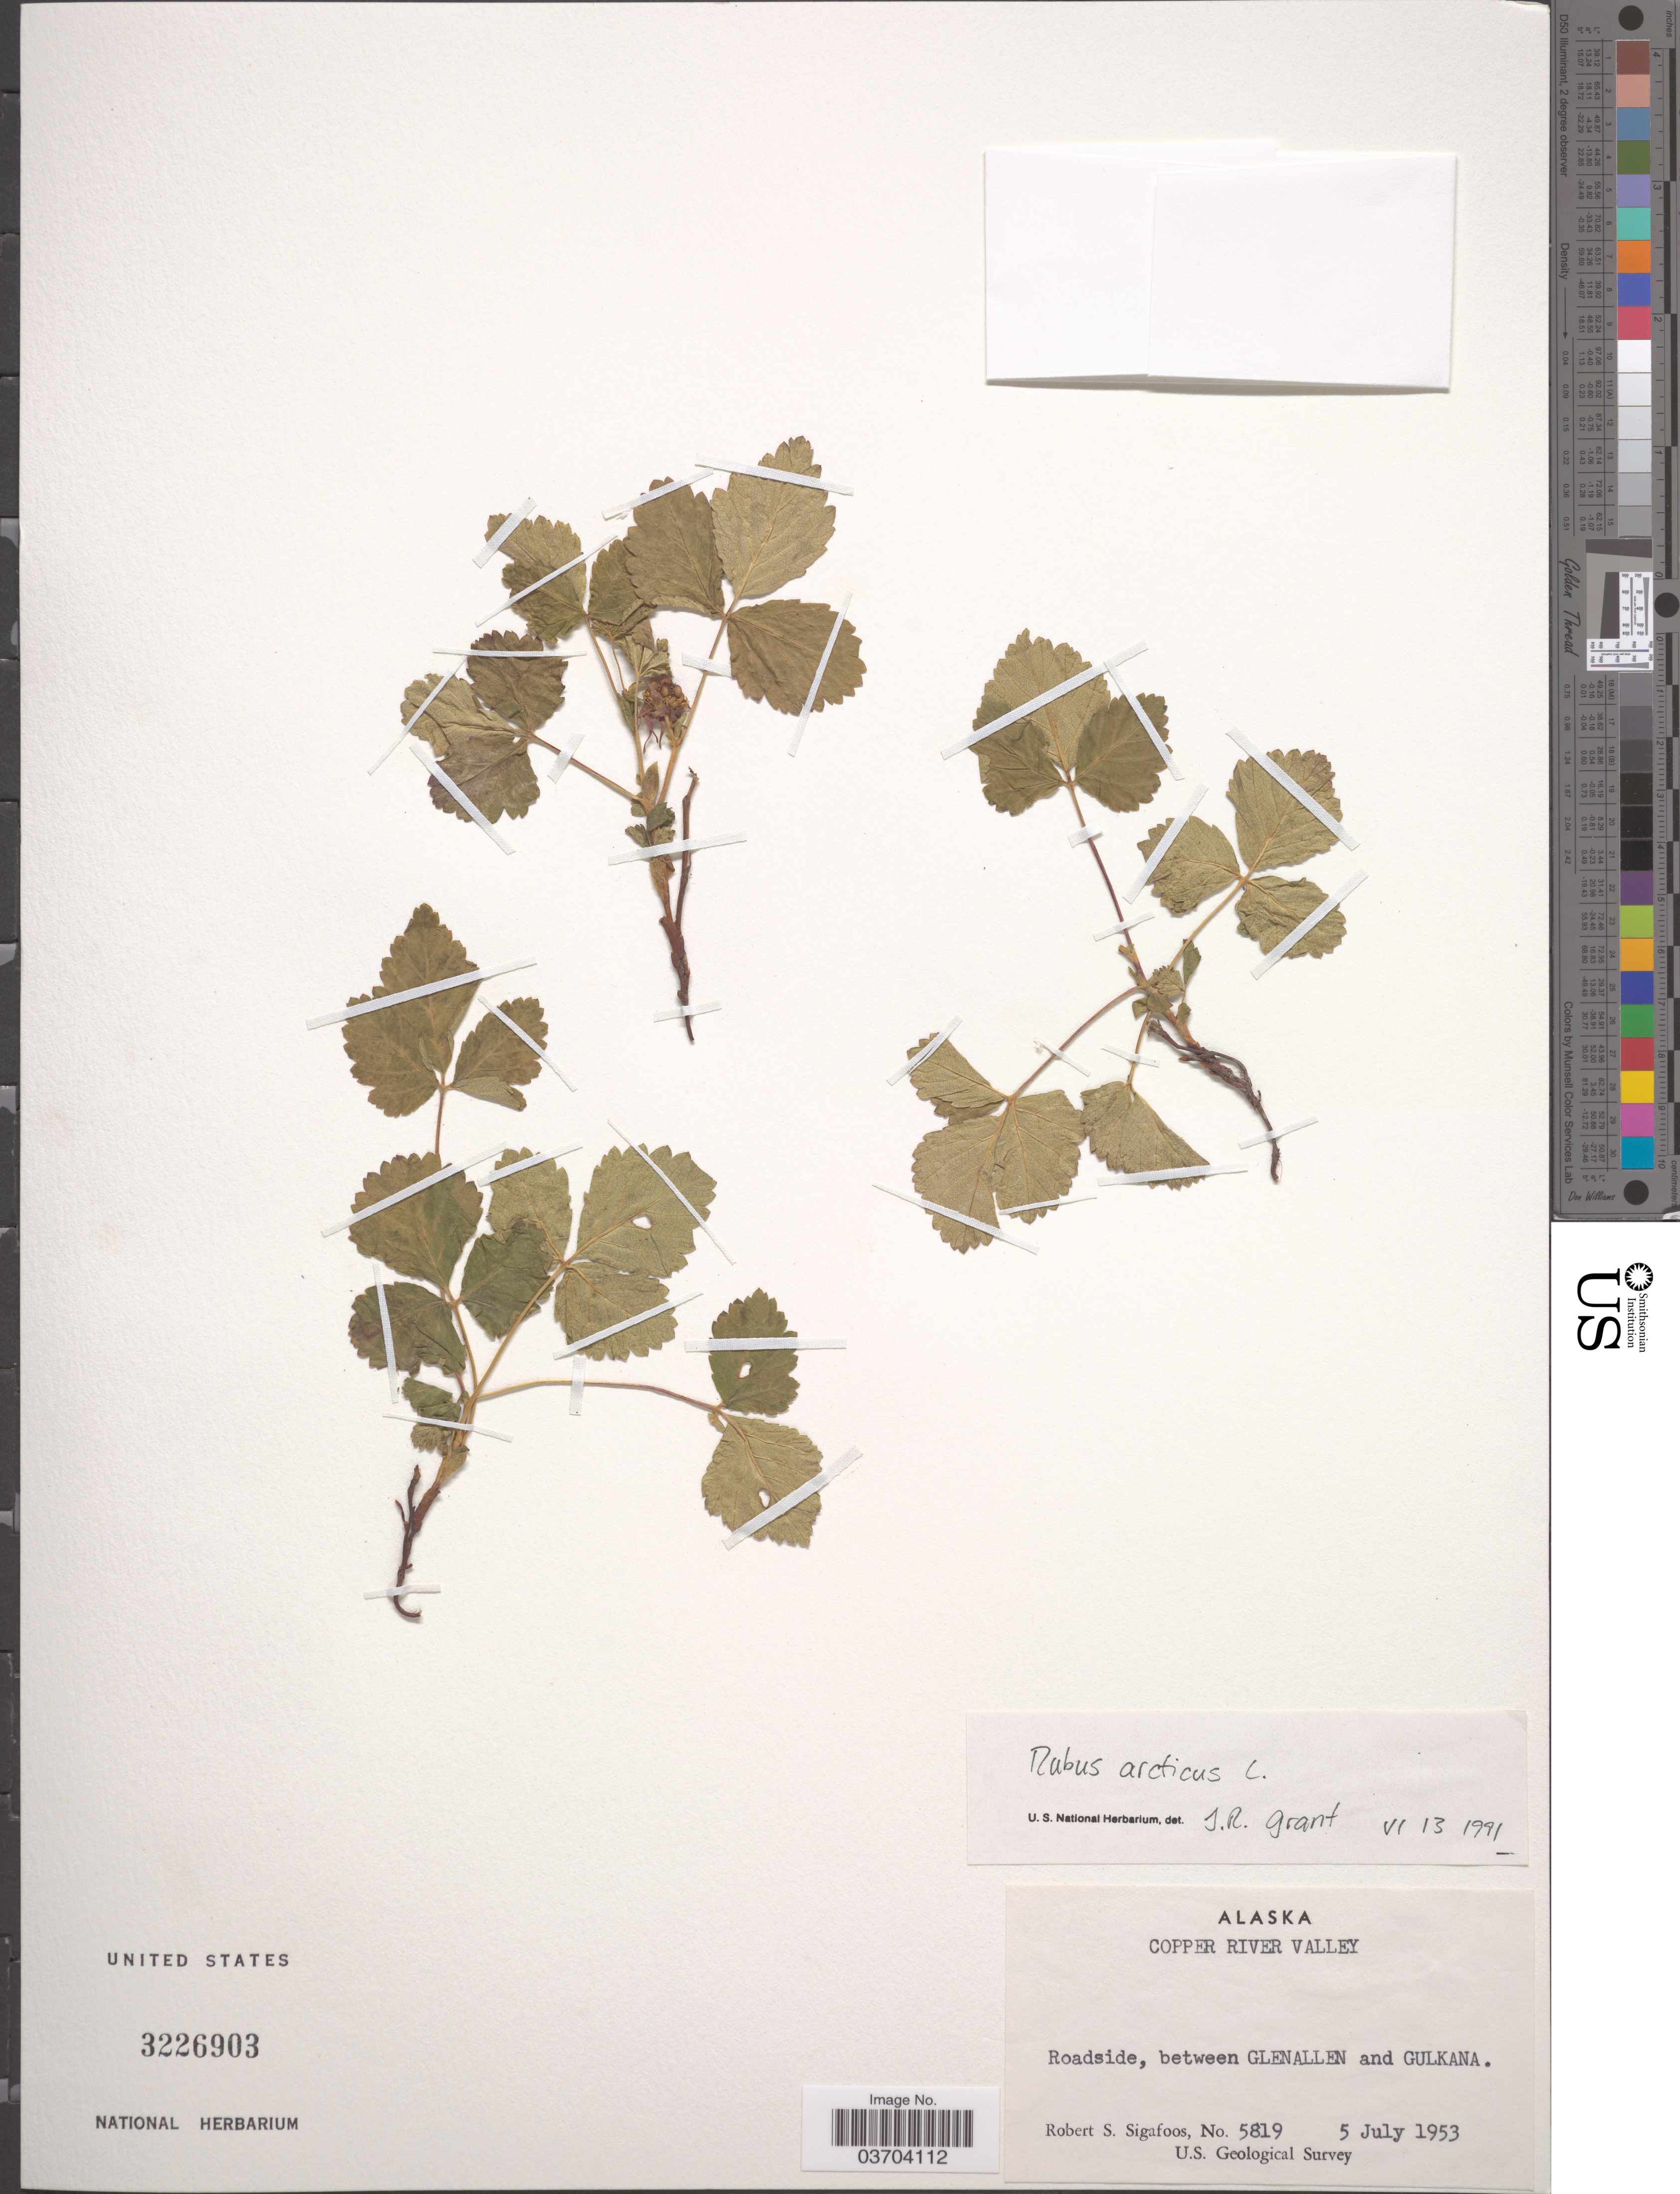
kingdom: Plantae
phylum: Tracheophyta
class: Magnoliopsida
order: Rosales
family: Rosaceae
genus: Rubus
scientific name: Rubus arcticus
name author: L.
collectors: R. Sigafoos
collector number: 5819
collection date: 1953-07-05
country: United States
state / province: Alaska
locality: Copper River Valley. Roadside, between Glenallen and Gulkana.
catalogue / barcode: US 3226903